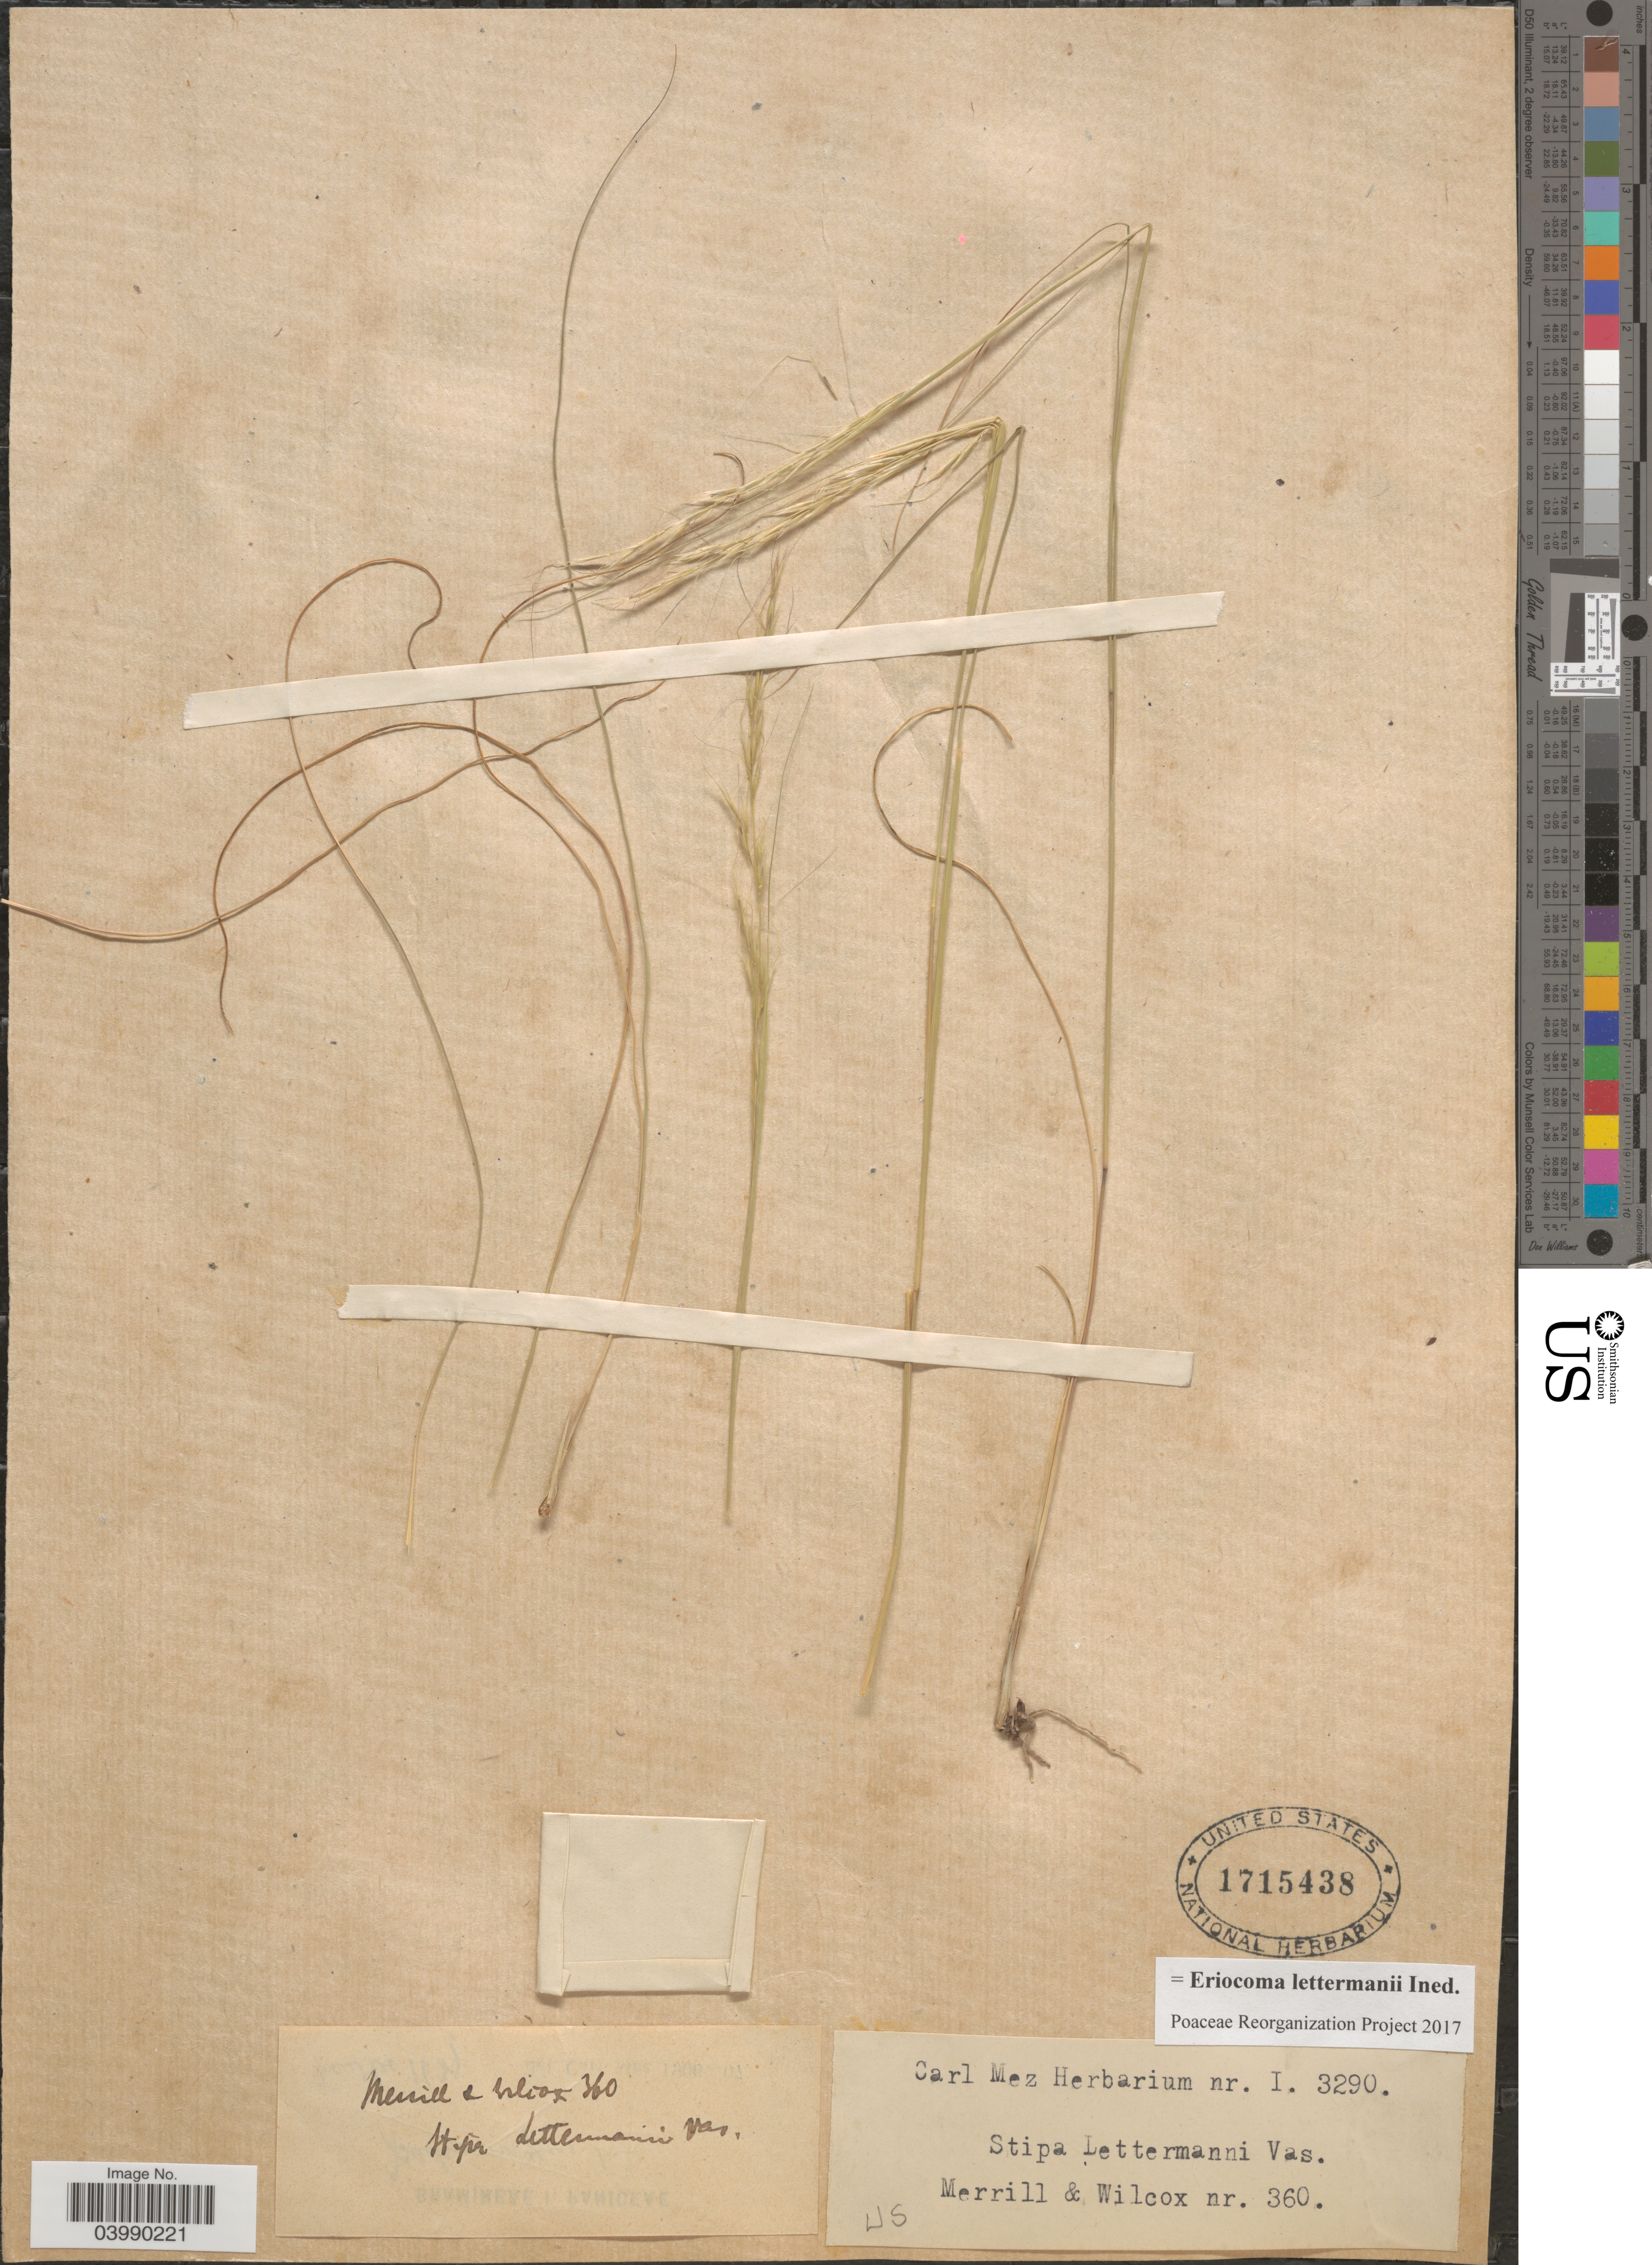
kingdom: Plantae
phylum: Tracheophyta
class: Liliopsida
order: Poales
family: Poaceae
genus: Eriocoma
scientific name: Eriocoma lettermanii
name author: (Vasey) Romasch.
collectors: Merrill, -- & -. Wilcox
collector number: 360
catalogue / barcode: US 1715438